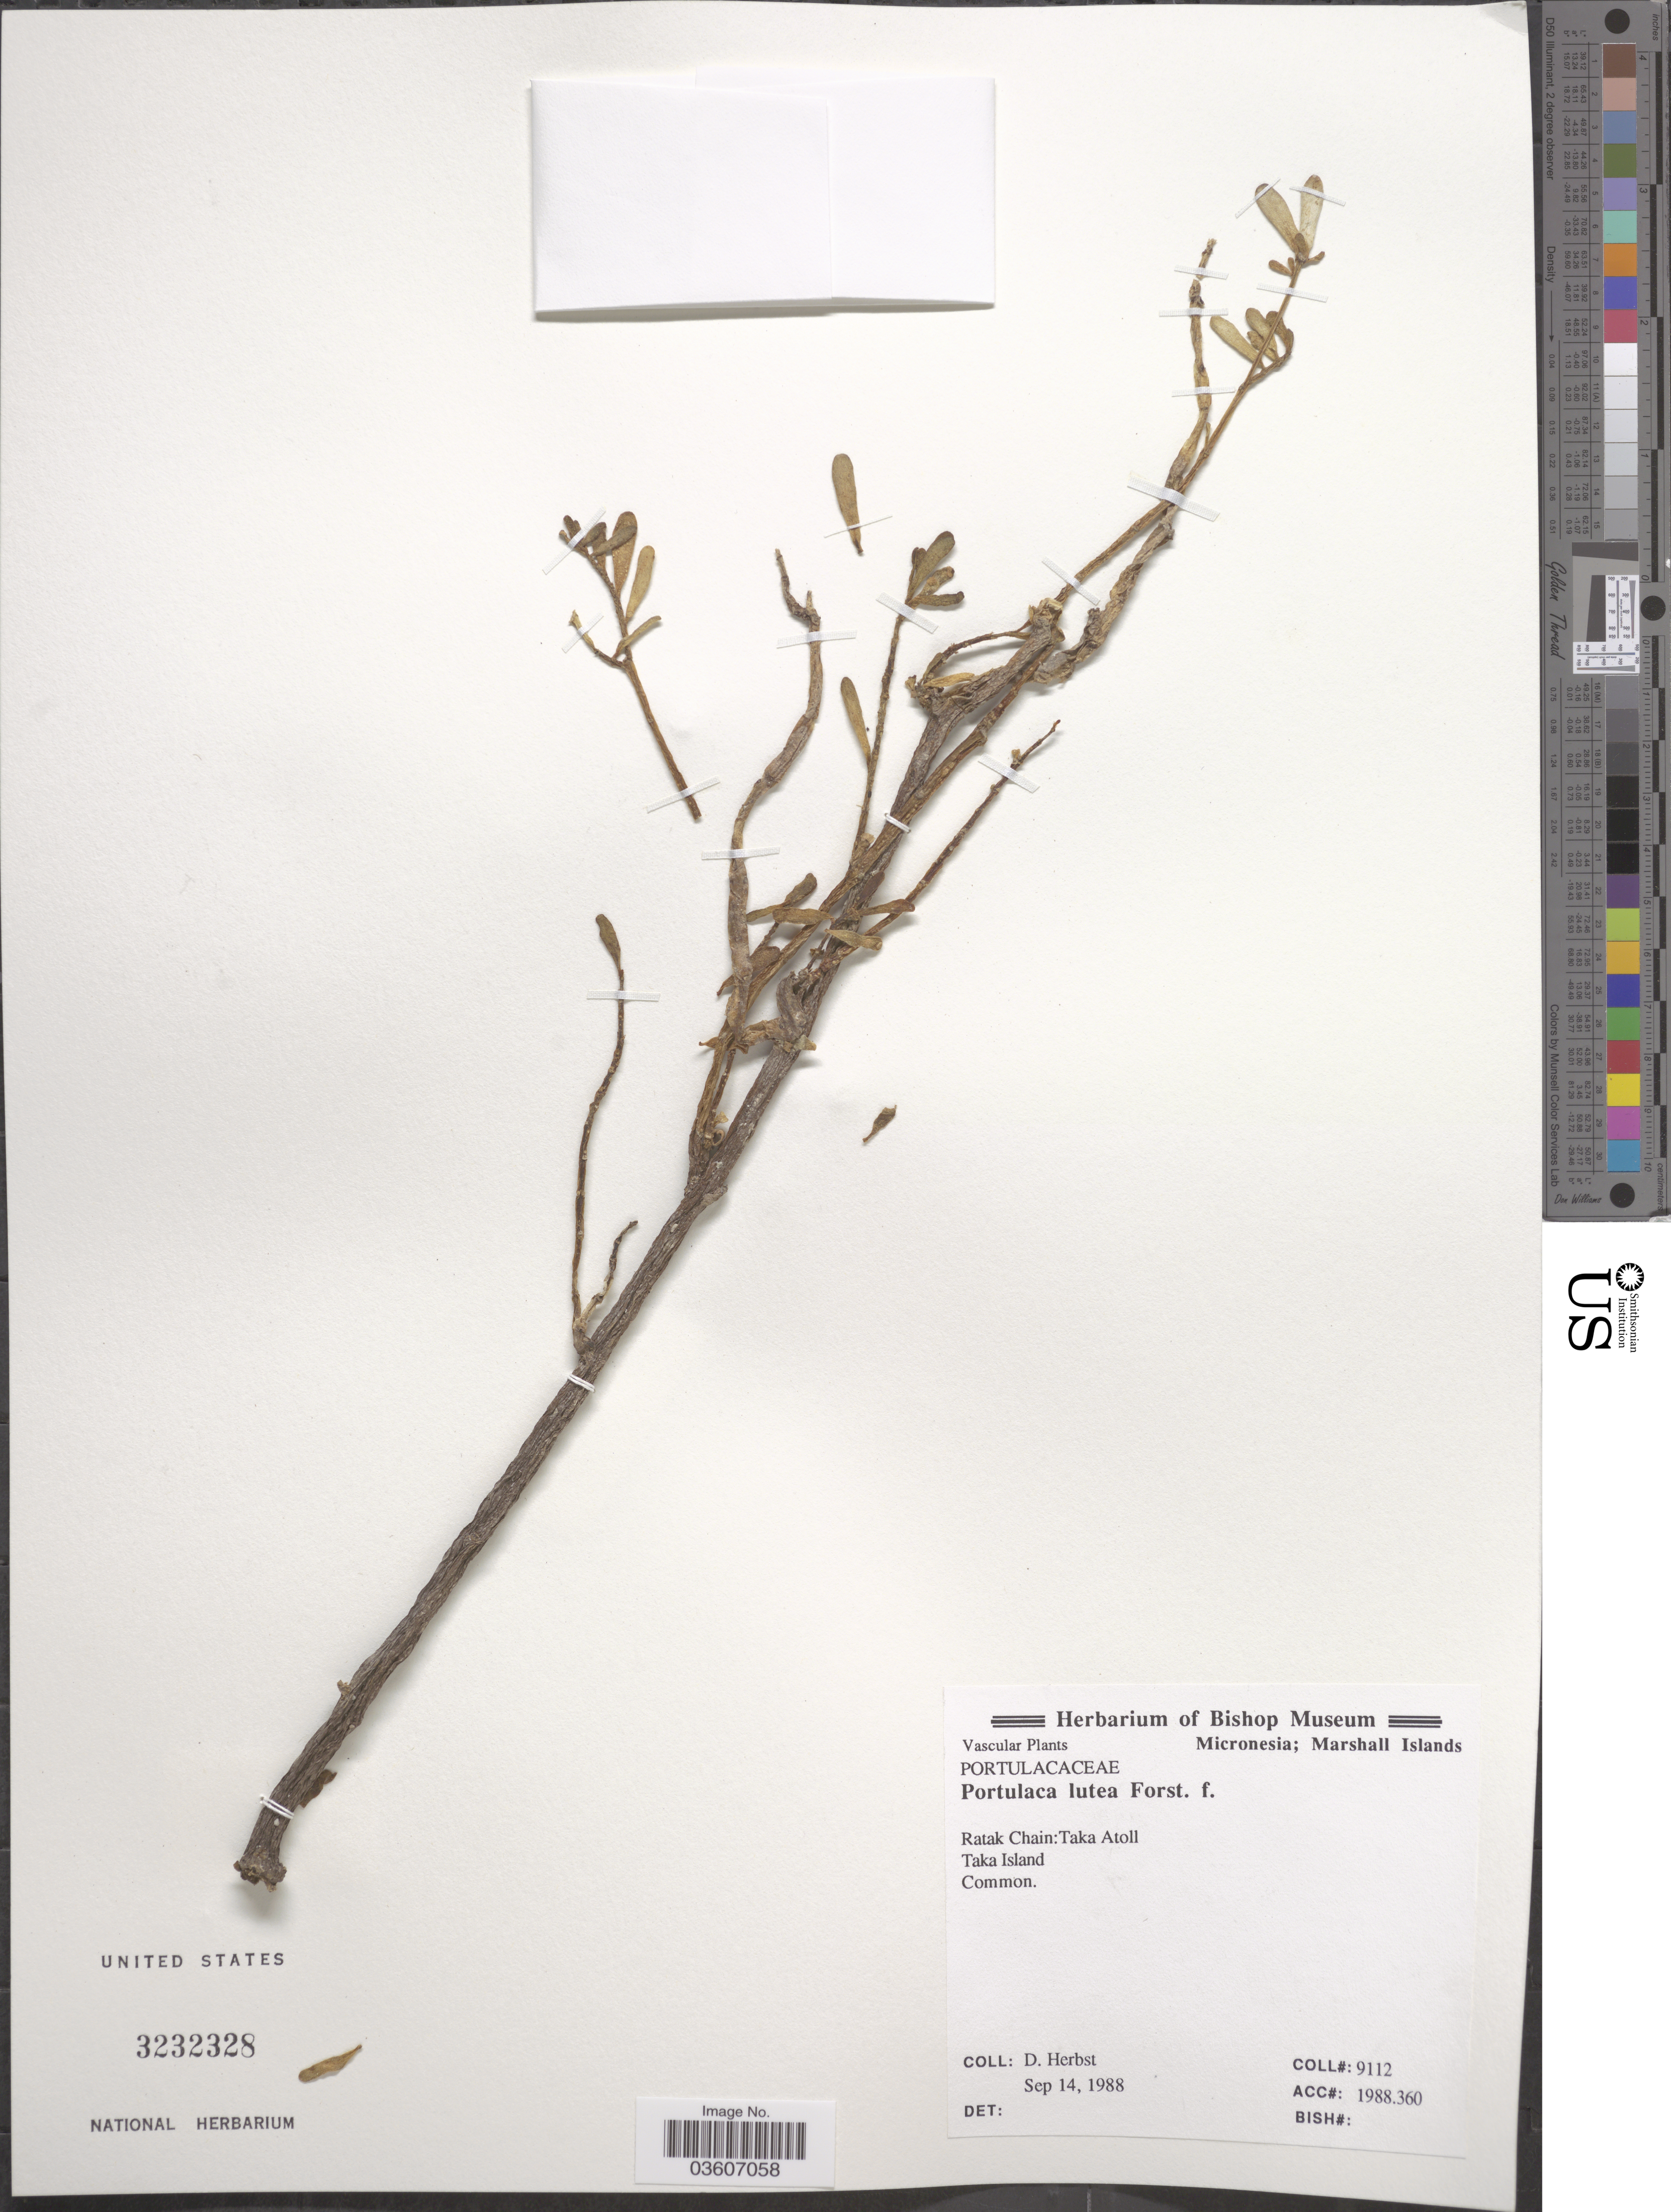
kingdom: Plantae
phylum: Tracheophyta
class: Magnoliopsida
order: Caryophyllales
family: Portulacaceae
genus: Portulaca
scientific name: Portulaca lutea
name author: Sol. ex G. Forst.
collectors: D. Herbst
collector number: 9112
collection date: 1988-09-14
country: Marshall Islands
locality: Micronesia. Ratak Chain:Taka Atoll. Taka Island.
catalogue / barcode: US 3232328